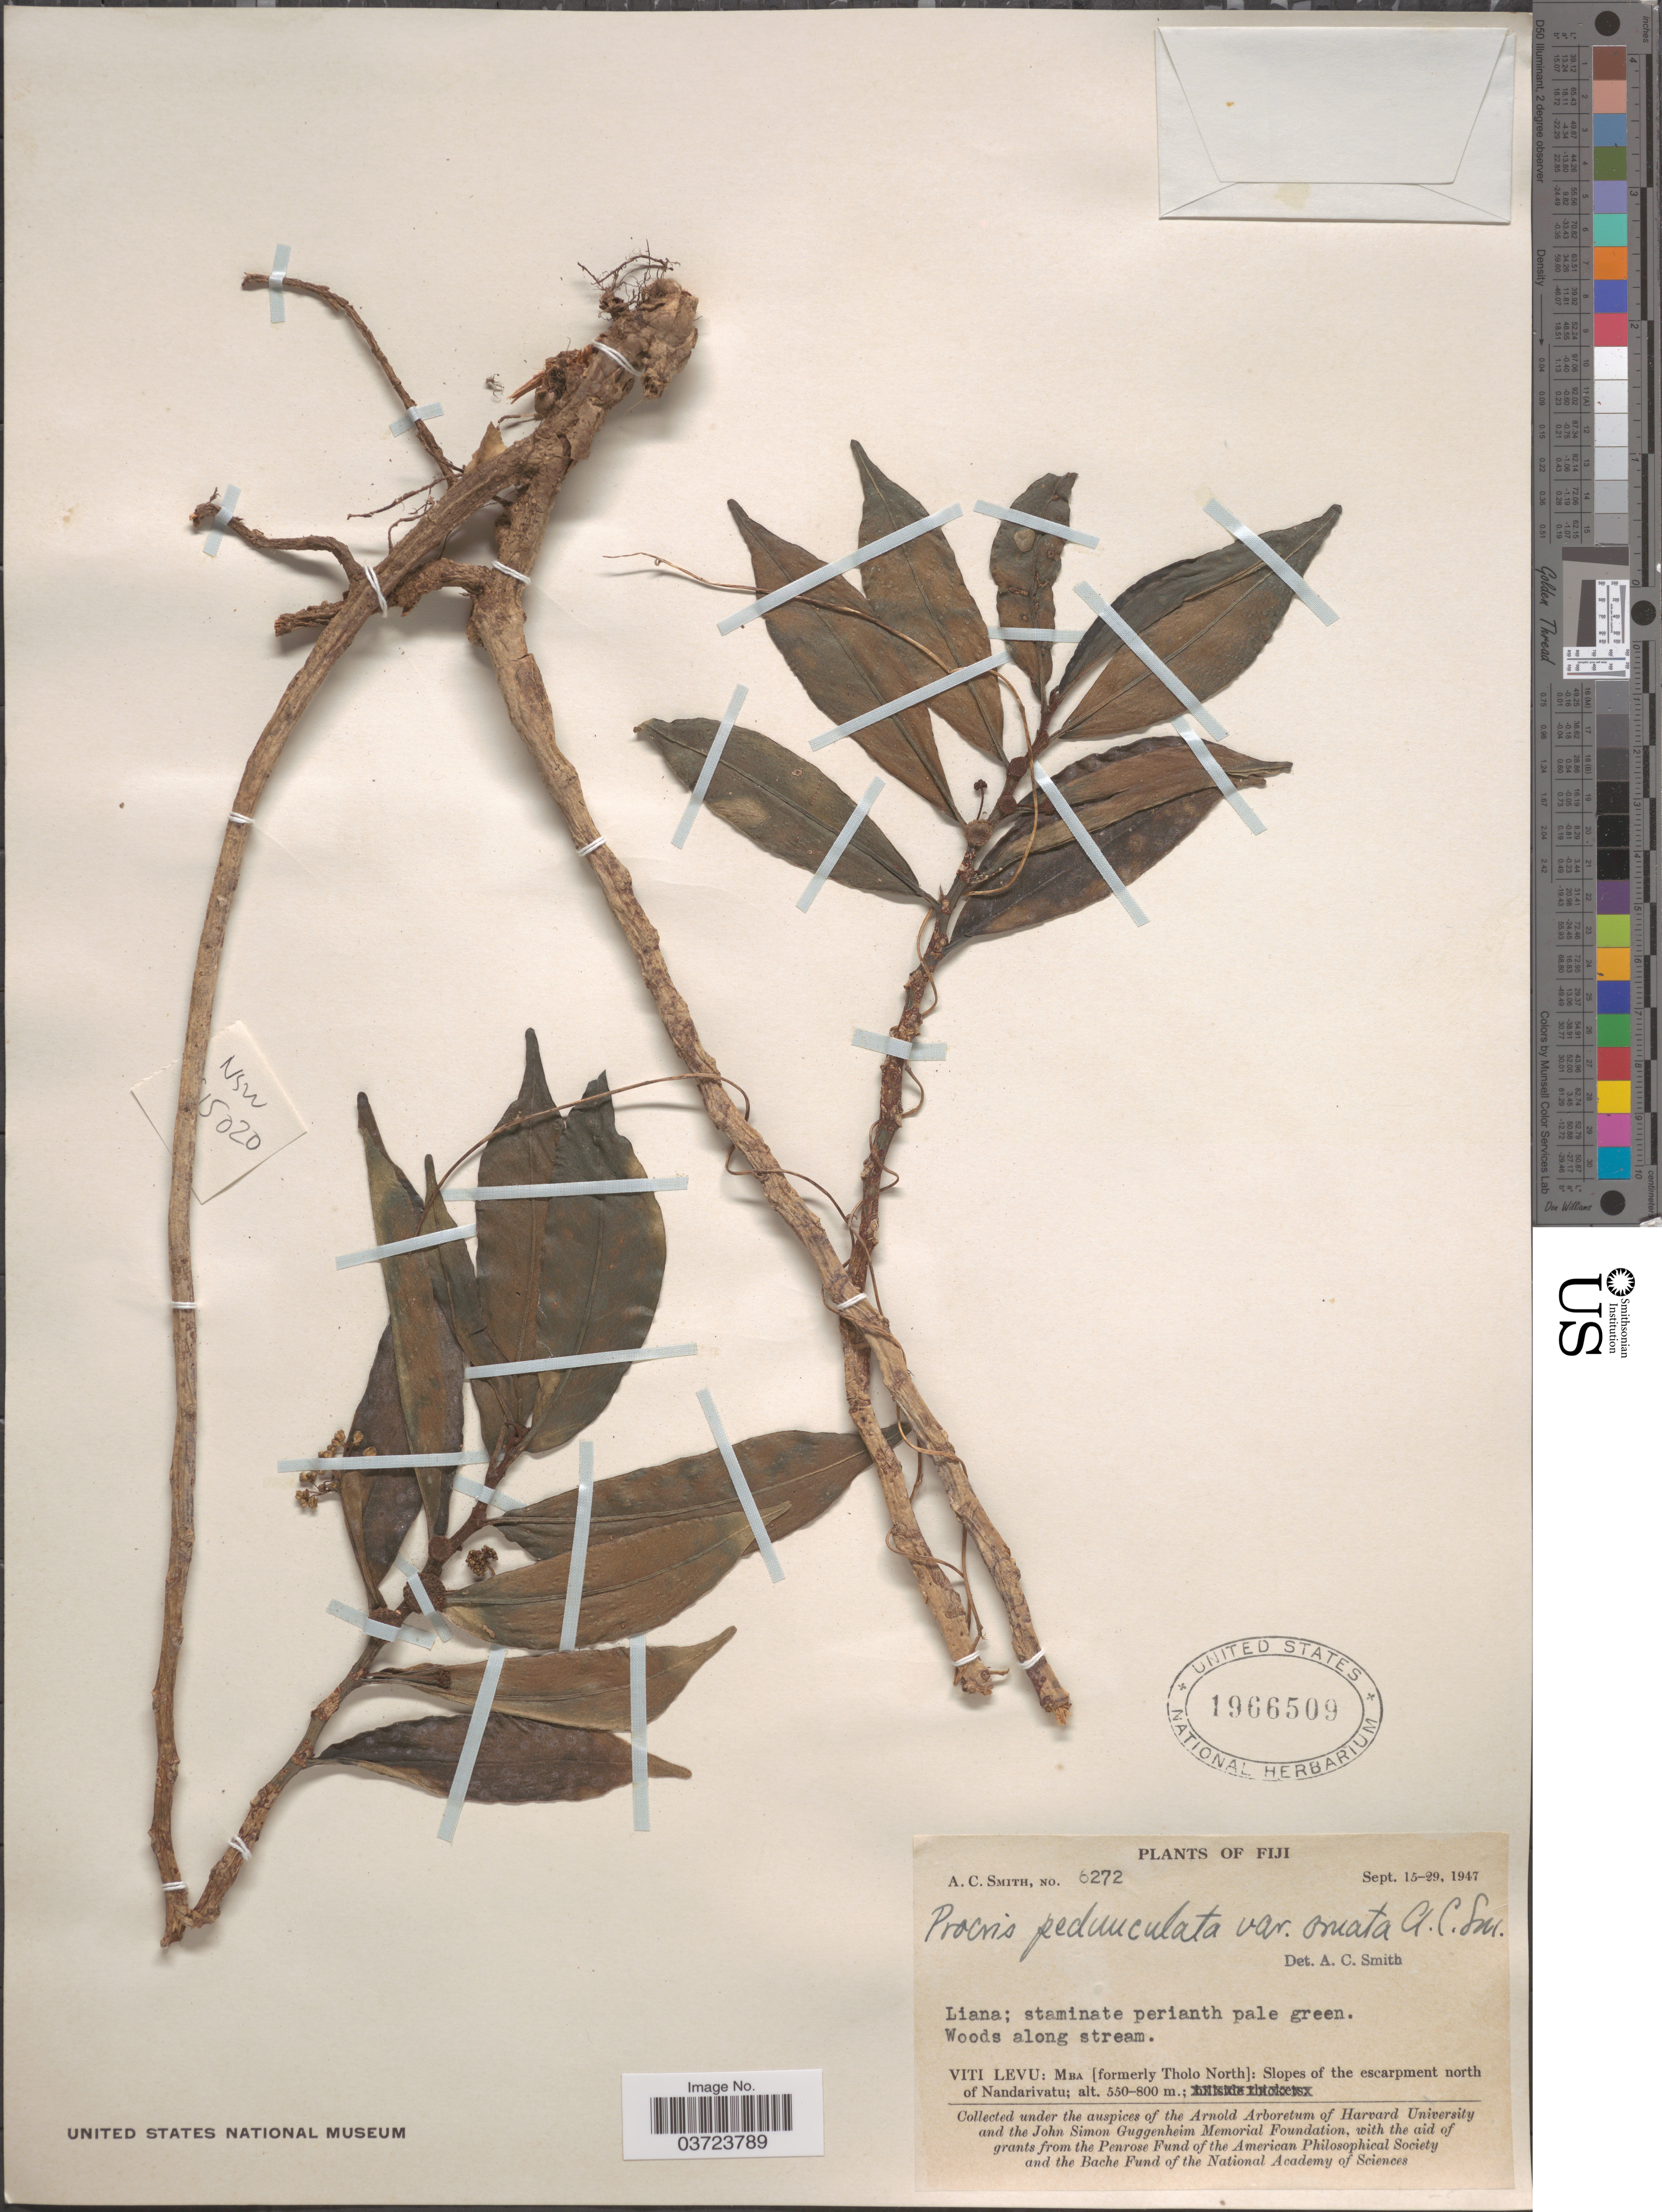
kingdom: Plantae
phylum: Tracheophyta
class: Magnoliopsida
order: Rosales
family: Urticaceae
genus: Procris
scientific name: Procris pedunculata var. ornata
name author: A.C. Sm.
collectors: A. C. Smith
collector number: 6272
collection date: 1947-09-15/1947-09-29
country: Fiji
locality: Viti Levu: Mba [formerly Tholo North]: Slopes of the escarpment north of Nandarivatu.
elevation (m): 550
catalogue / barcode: US 1966509